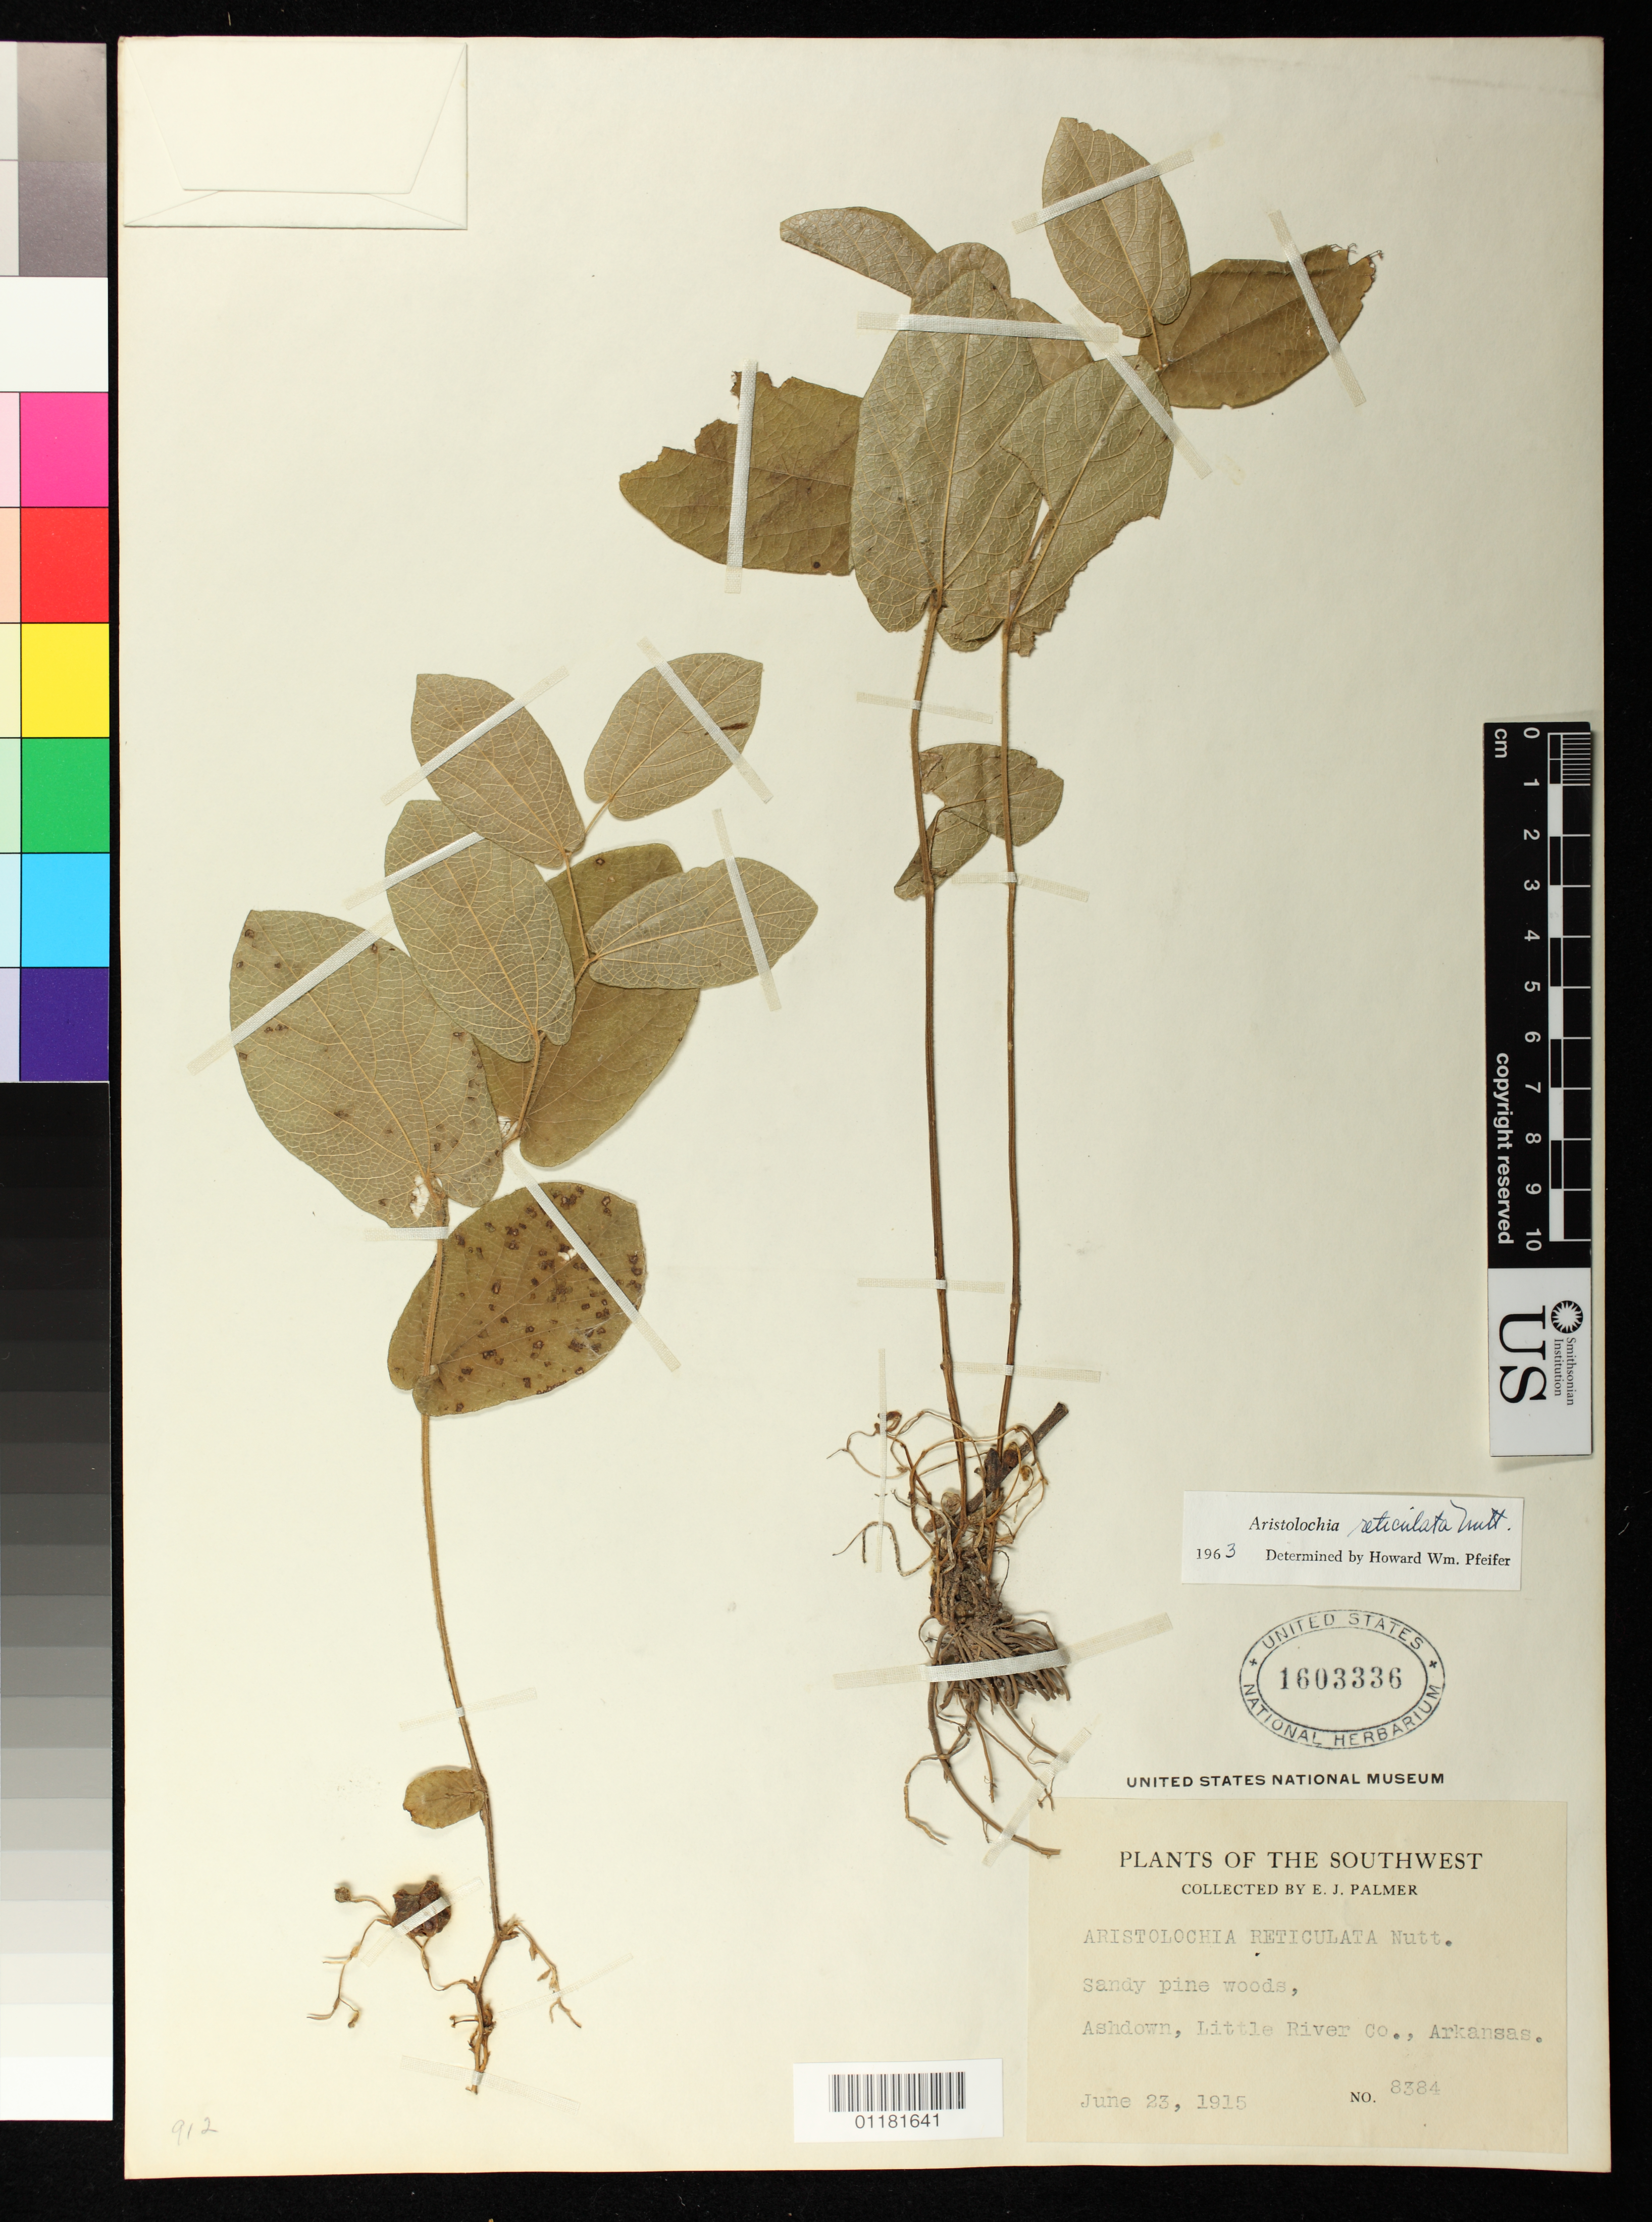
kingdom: Plantae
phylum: Tracheophyta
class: Magnoliopsida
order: Piperales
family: Aristolochiaceae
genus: Aristolochia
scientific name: Aristolochia reticulata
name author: Nutt.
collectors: E. J. Palmer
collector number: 8384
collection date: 1925-06-23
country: United States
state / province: Arkansas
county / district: Little River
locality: Ashdown, Little River County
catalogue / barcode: US 1603336